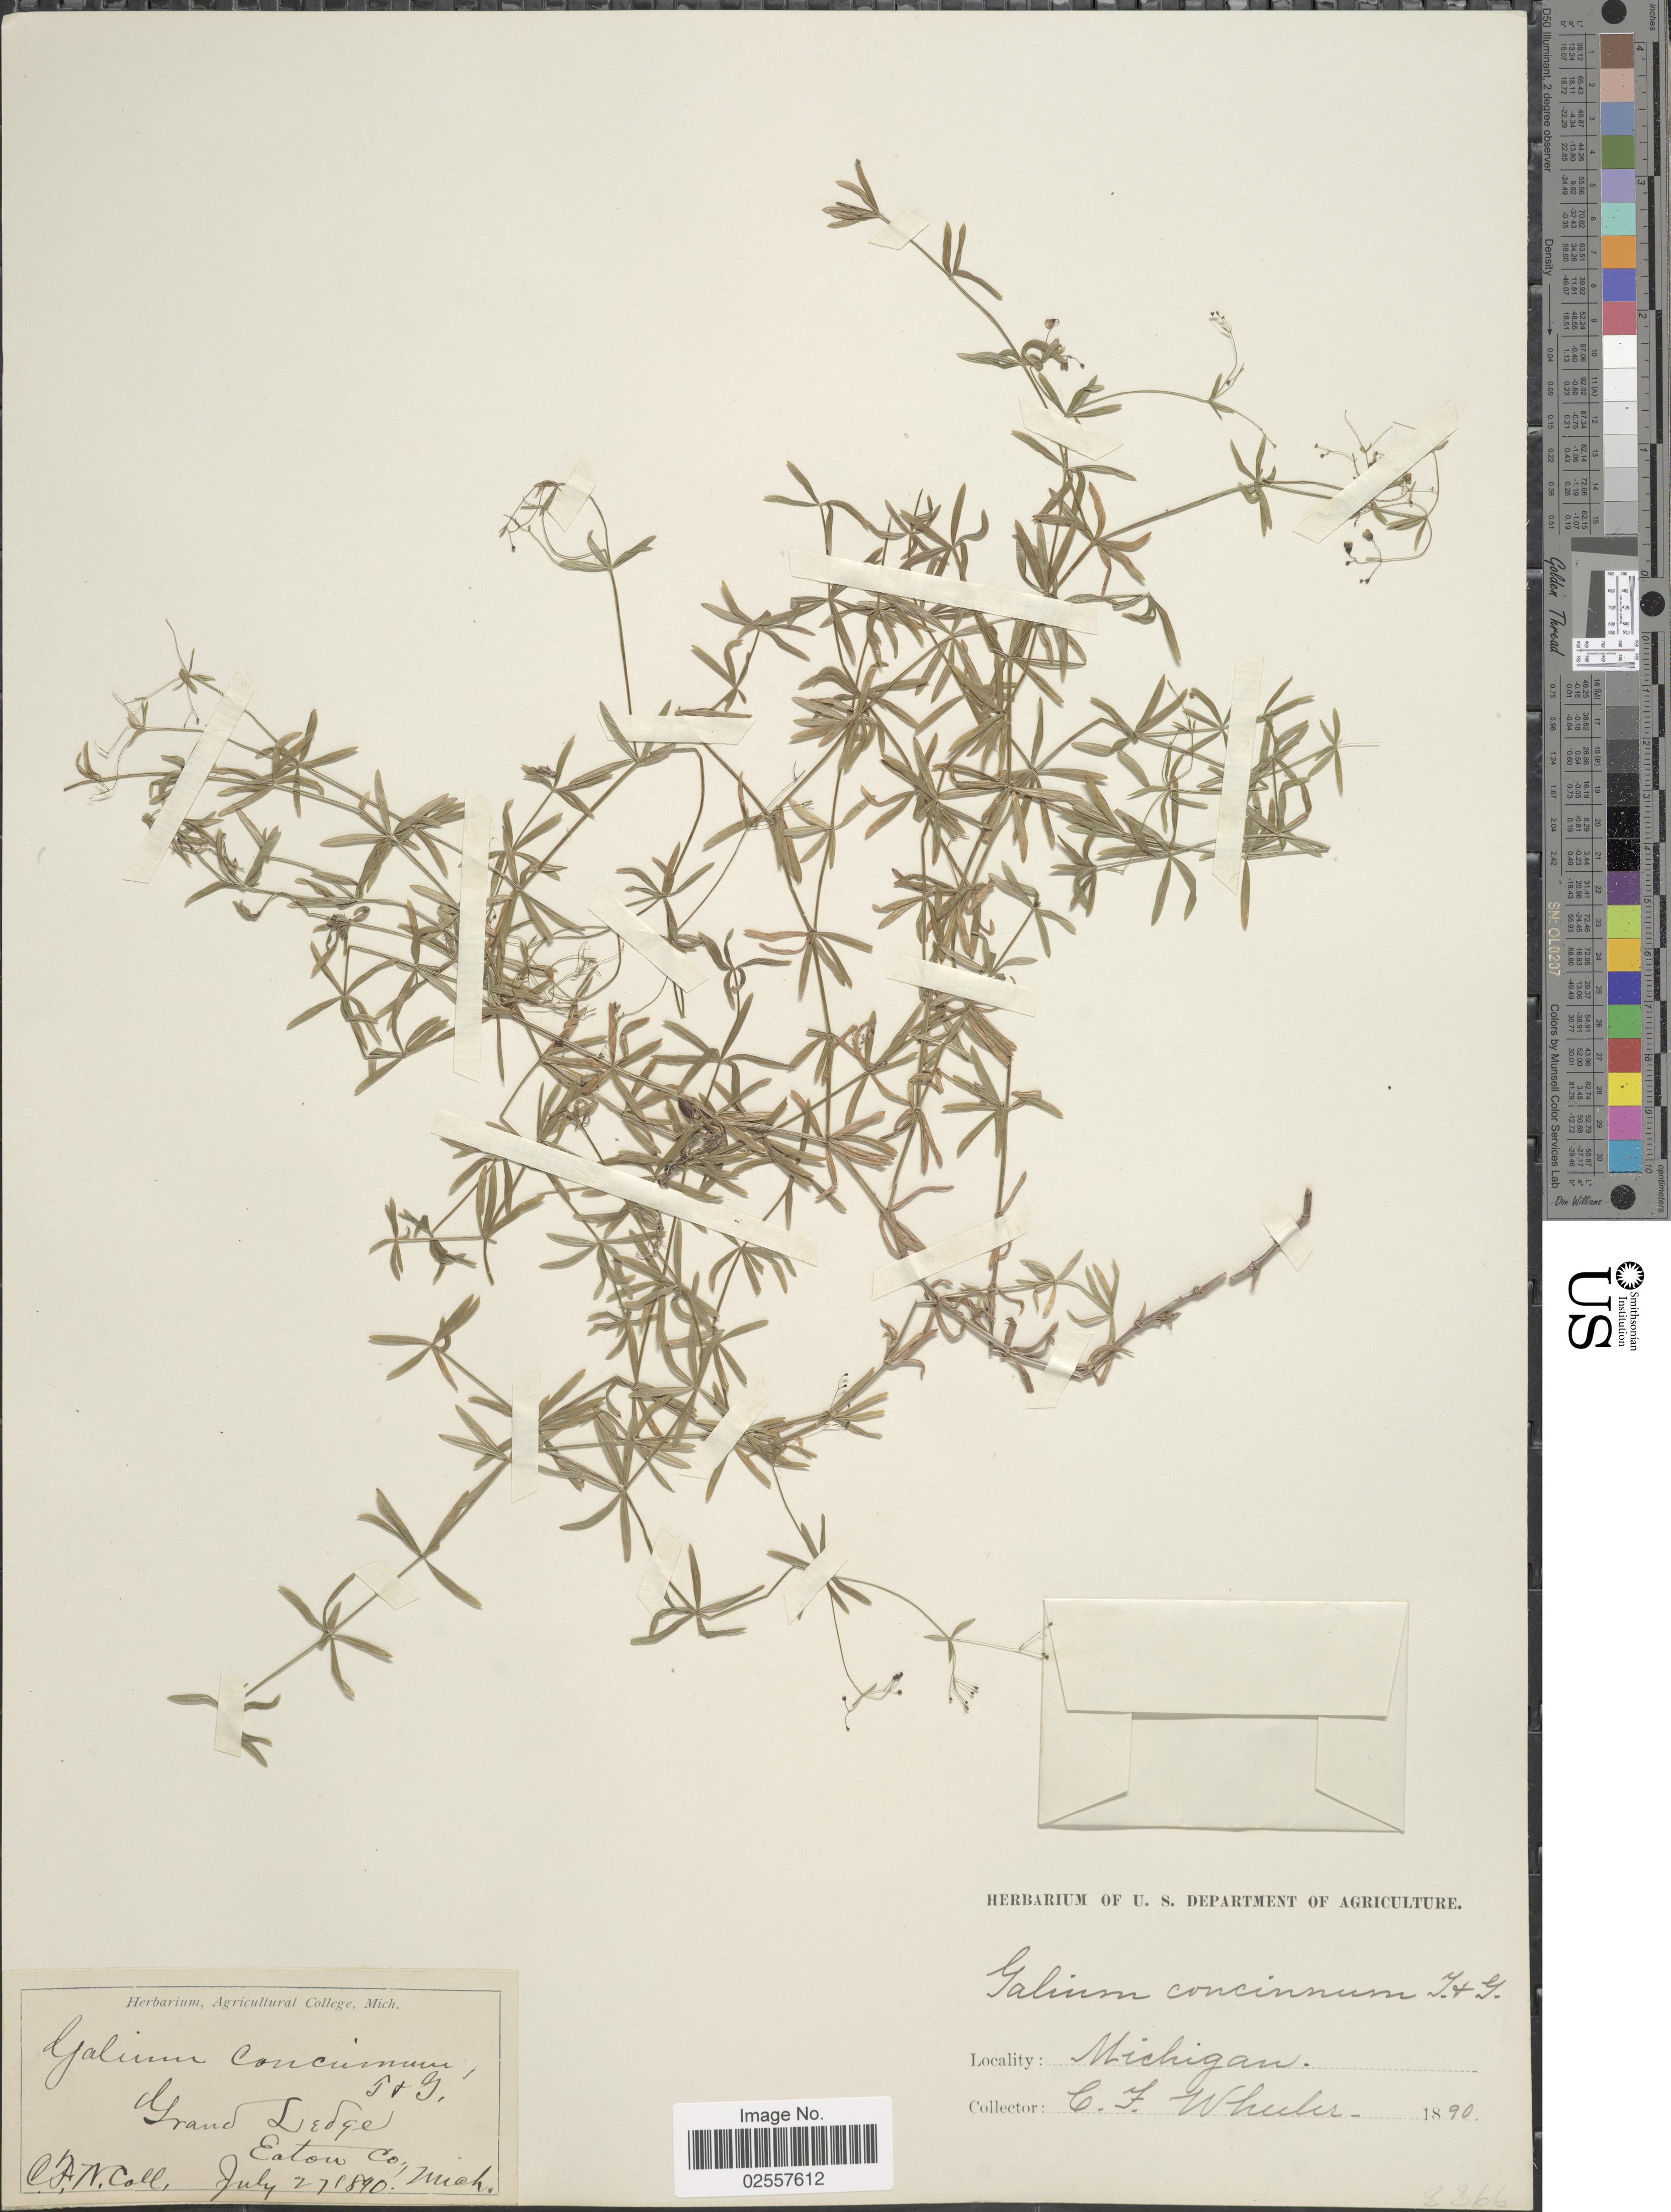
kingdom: Plantae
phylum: Tracheophyta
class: Magnoliopsida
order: Gentianales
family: Rubiaceae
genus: Galium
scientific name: Galium concinnum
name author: Torr. & A. Gray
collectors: C. Wheeler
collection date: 1890-07-27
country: United States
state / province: Michigan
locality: Grand Ledge, Eaton Co.